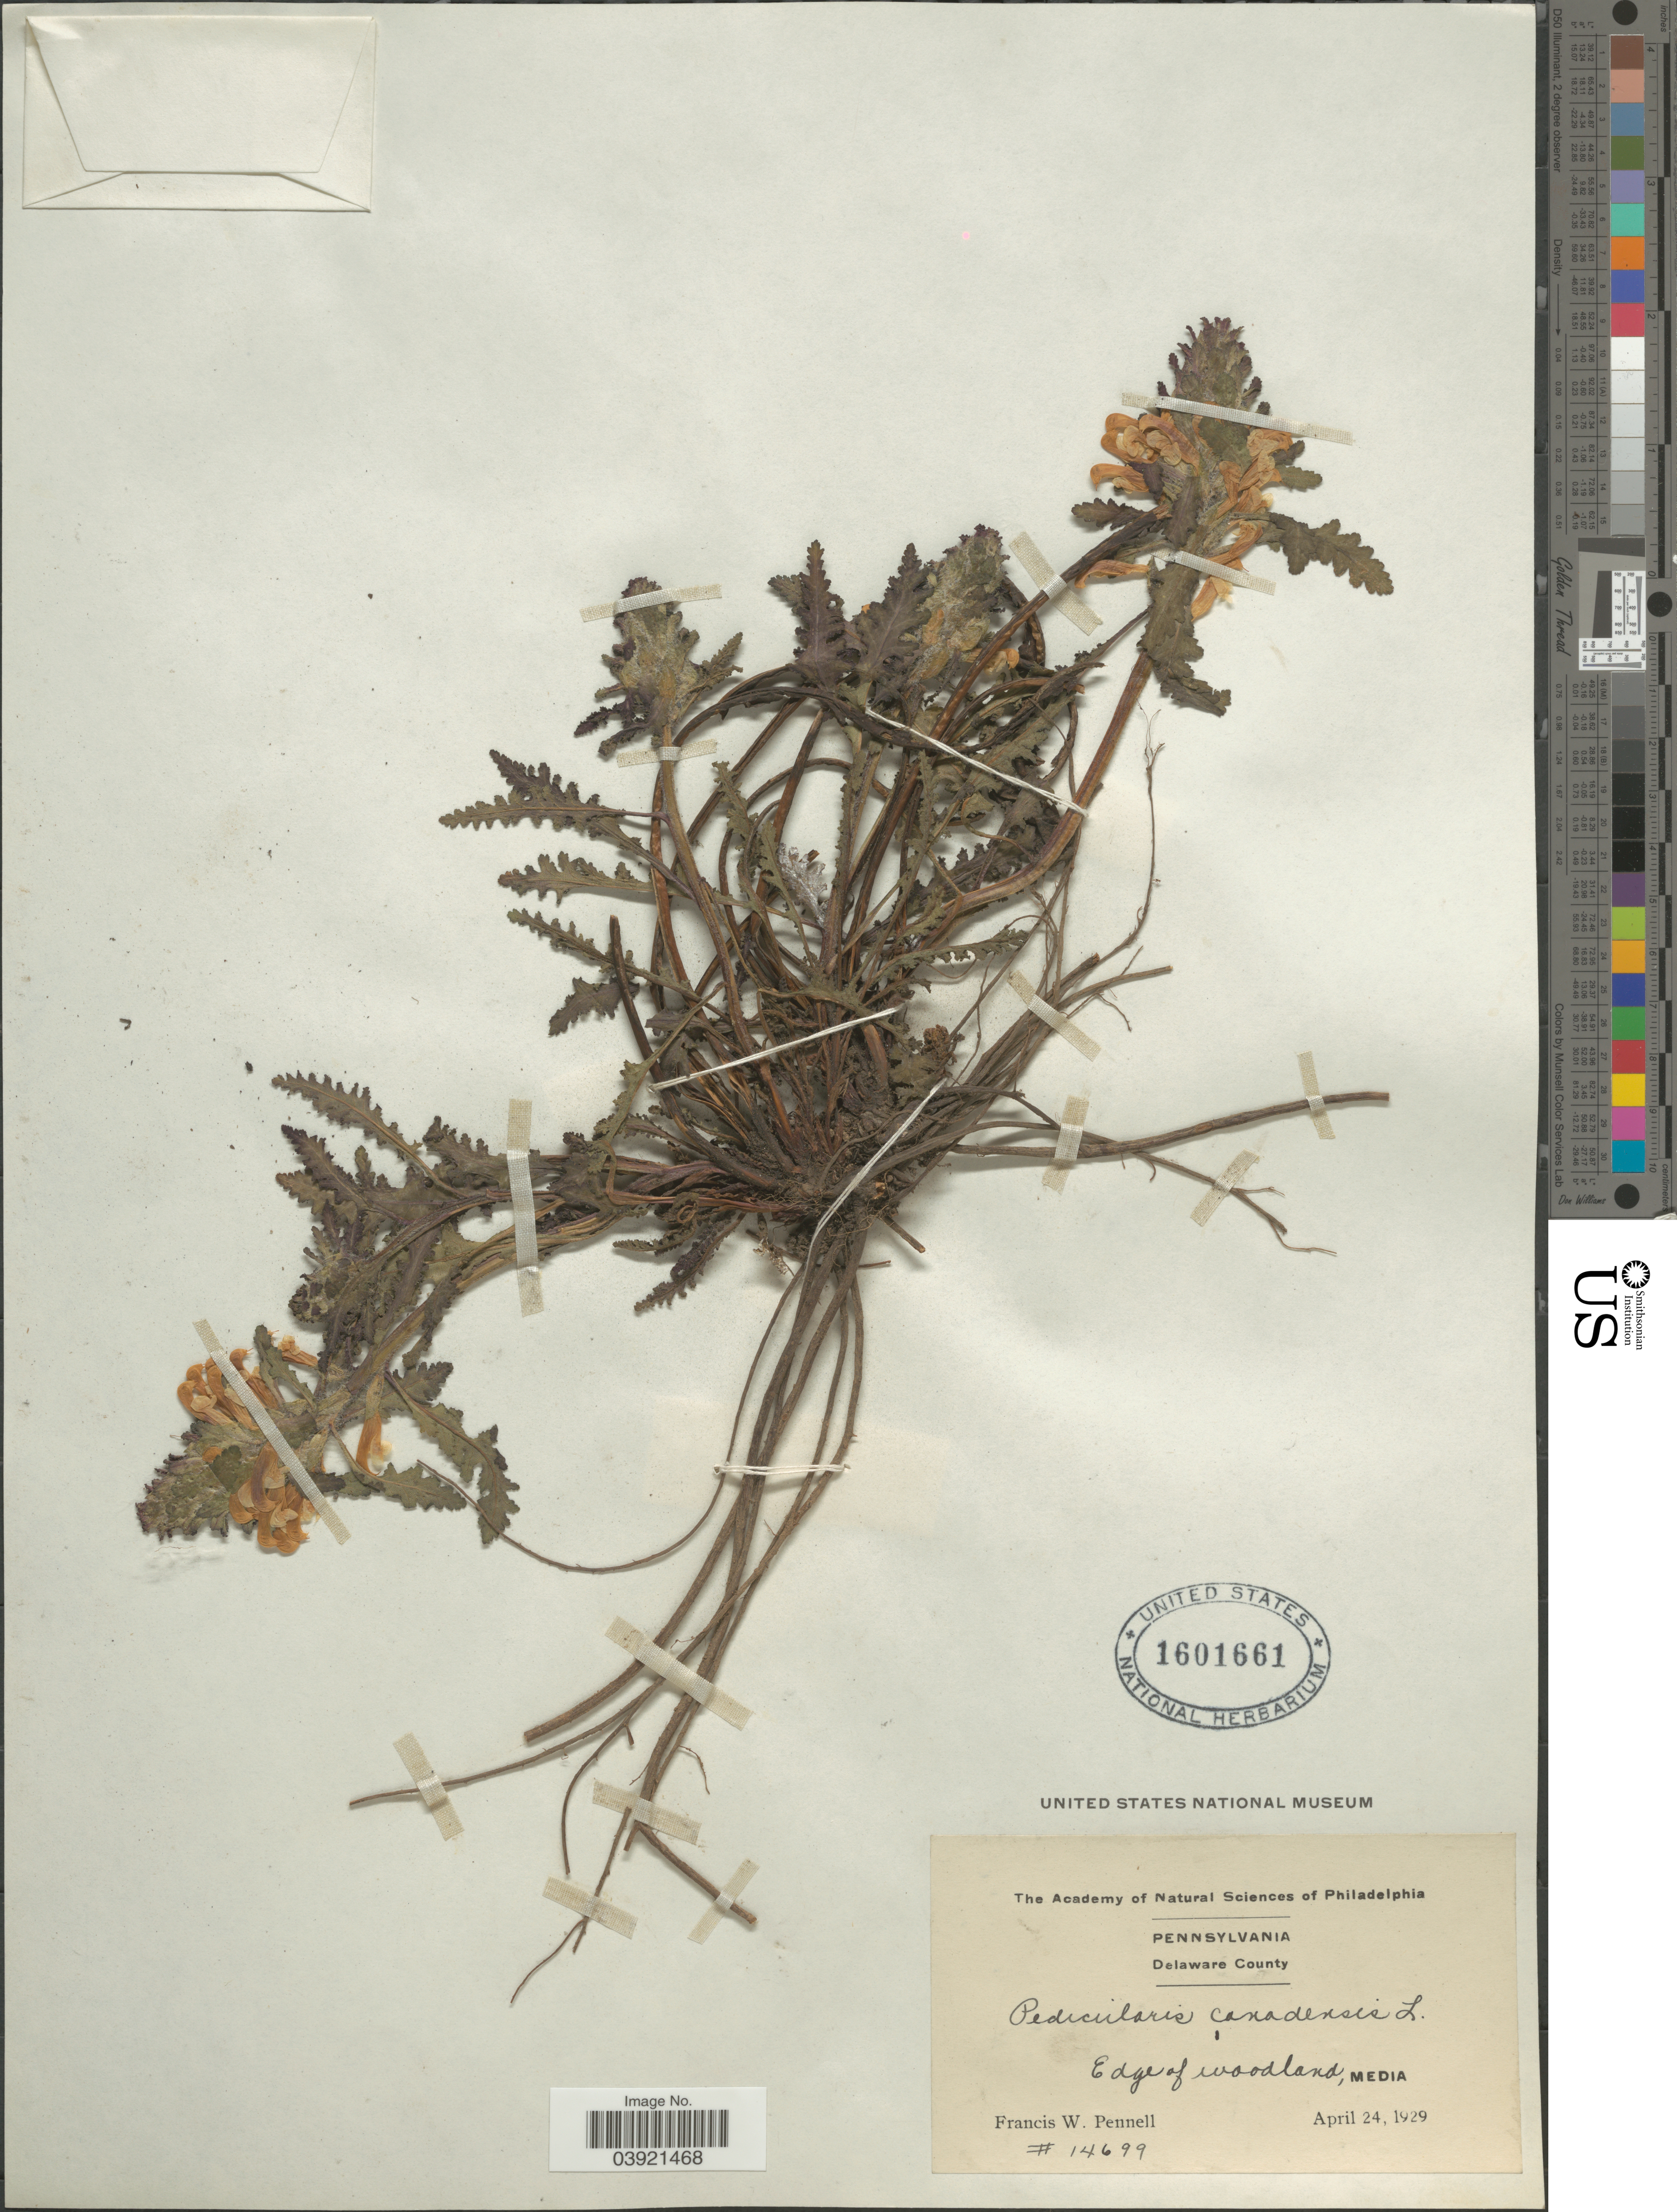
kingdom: Plantae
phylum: Tracheophyta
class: Magnoliopsida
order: Lamiales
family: Orobanchaceae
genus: Pedicularis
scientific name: Pedicularis canadensis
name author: L.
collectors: F. W. Pennell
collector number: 14699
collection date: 1929-04-24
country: United States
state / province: Pennsylvania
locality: Delaware County. Media.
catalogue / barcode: US 1601661